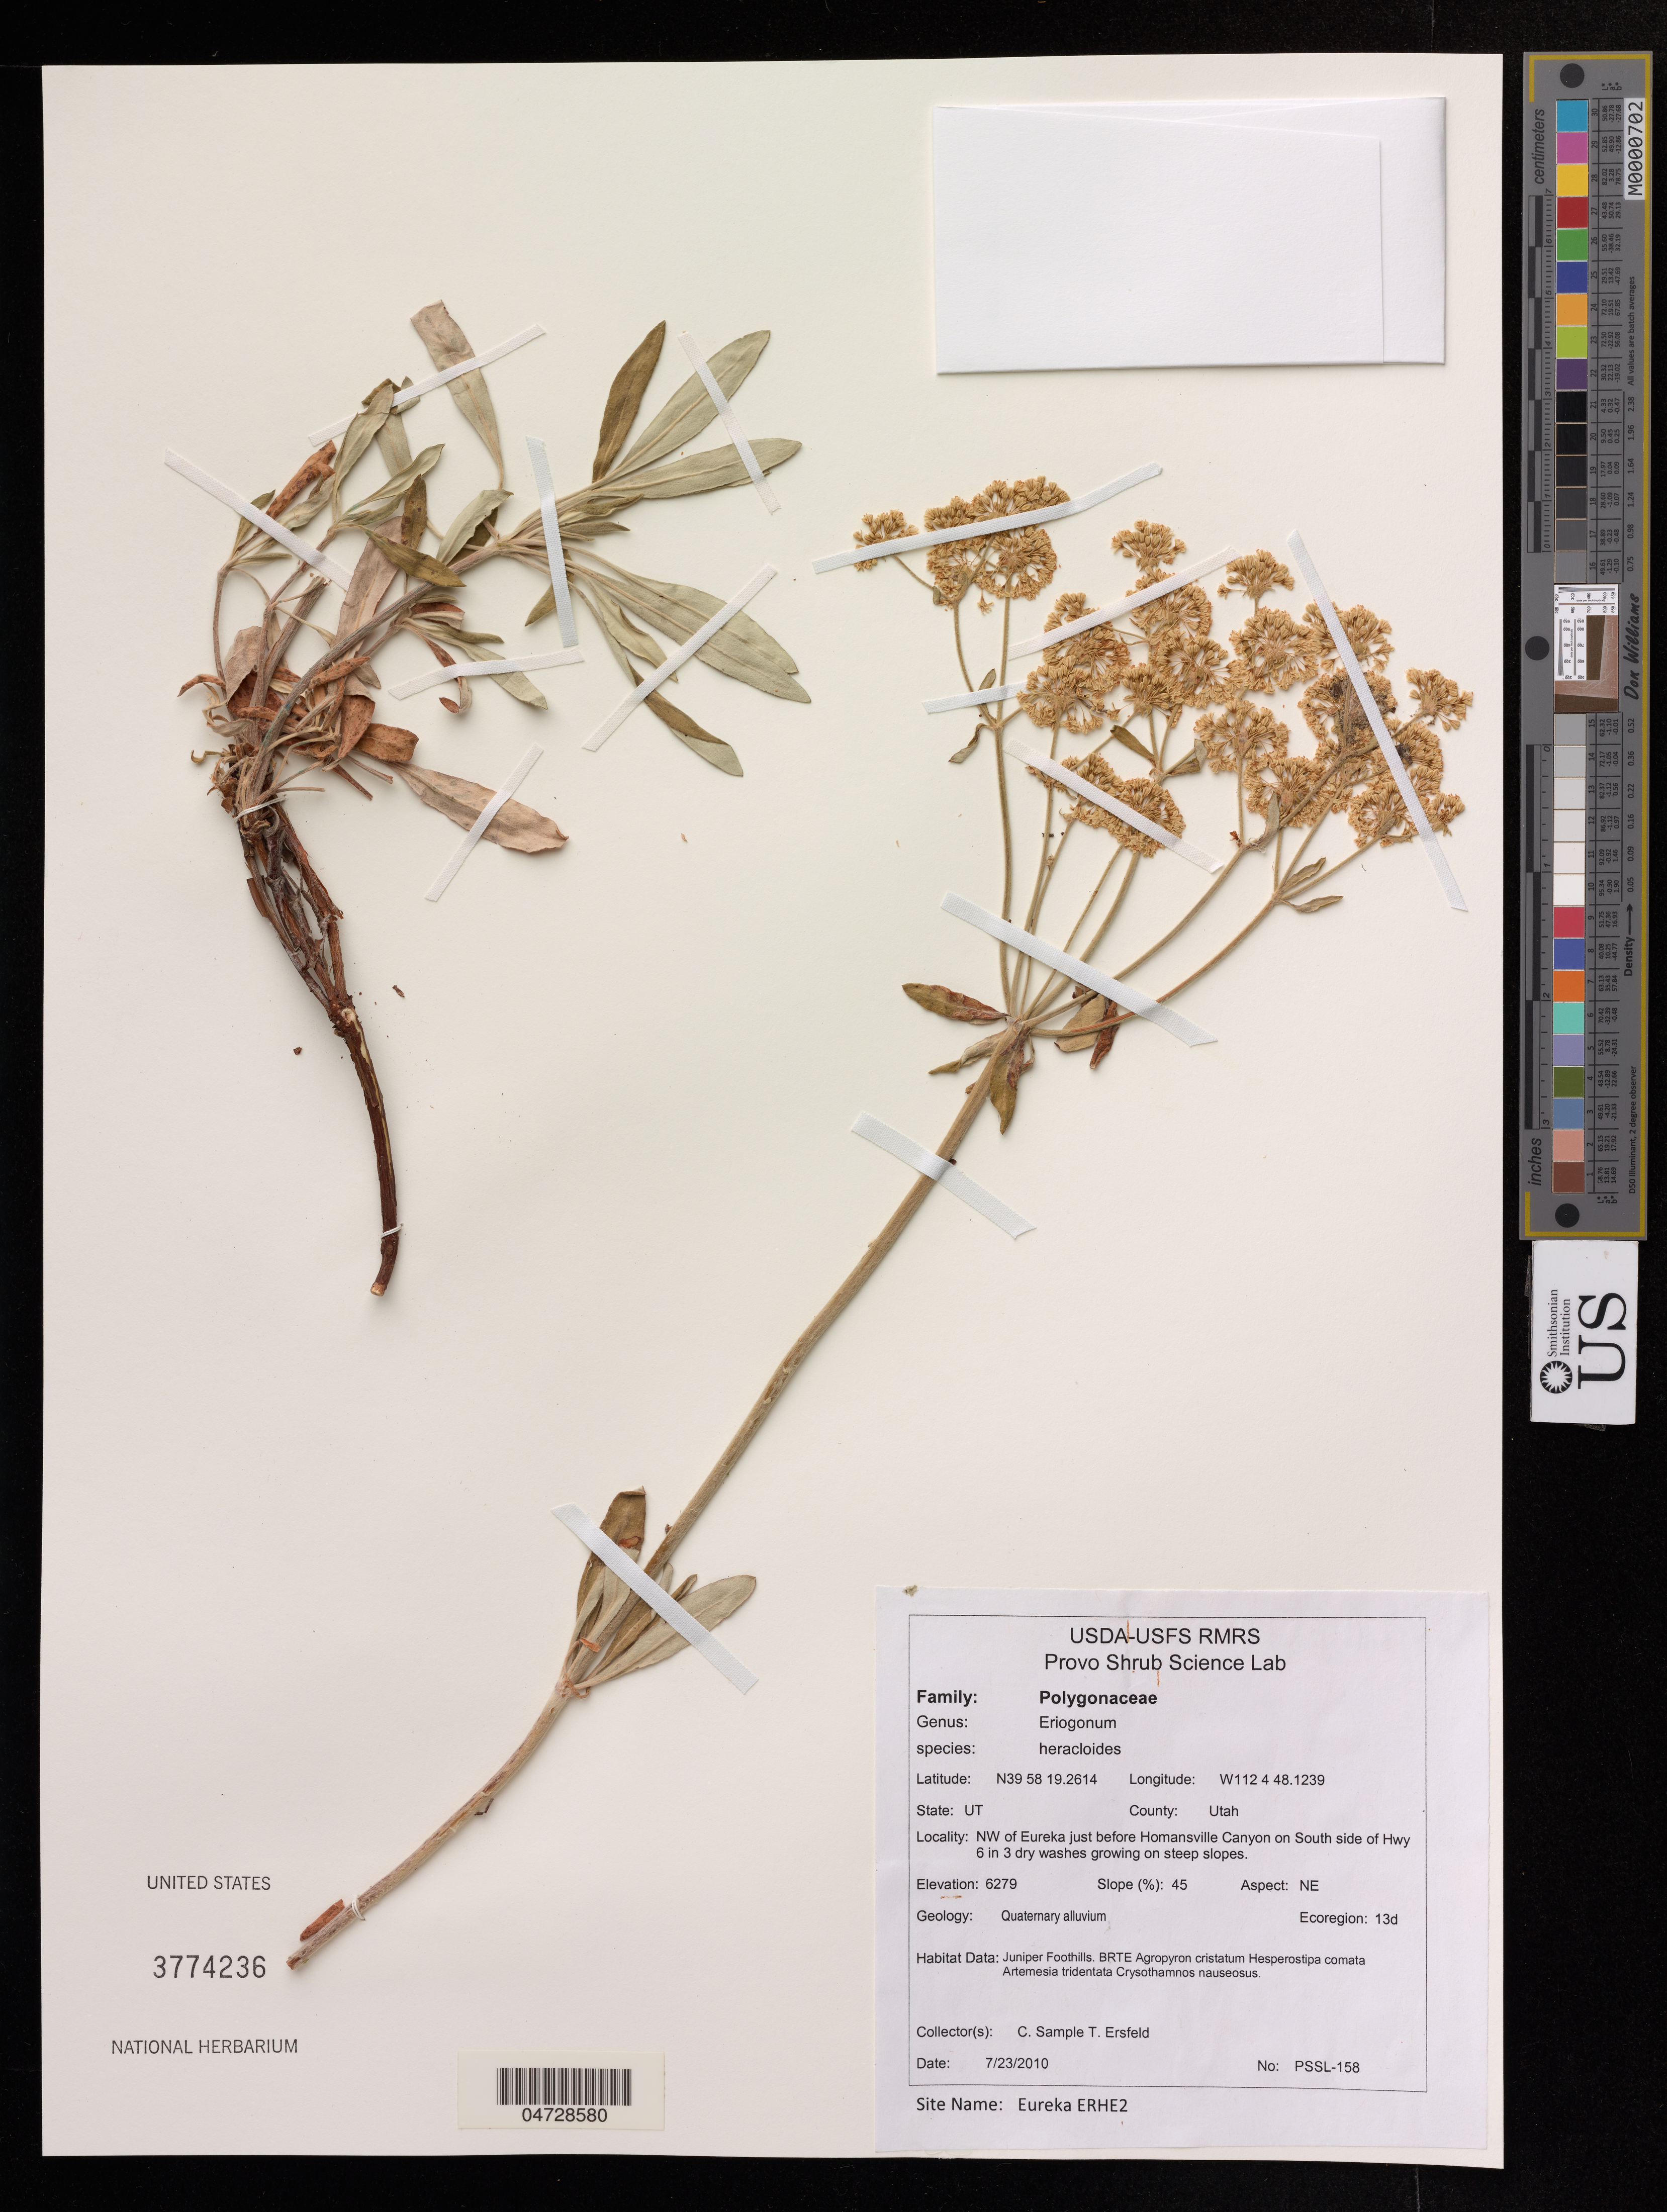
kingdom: Plantae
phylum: Tracheophyta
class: Magnoliopsida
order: Caryophyllales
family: Polygonaceae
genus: Eriogonum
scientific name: Eriogonum heracleoides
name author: Nutt.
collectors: C. Sample & T. Ersfeld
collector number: PSSL-158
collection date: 2010-07-23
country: United States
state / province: Utah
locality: NW of Eureka just before Homansville Canyon on South side of Hwy 6 in 3 dry washes growing on steep slopes.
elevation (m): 1914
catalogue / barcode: US 3774236